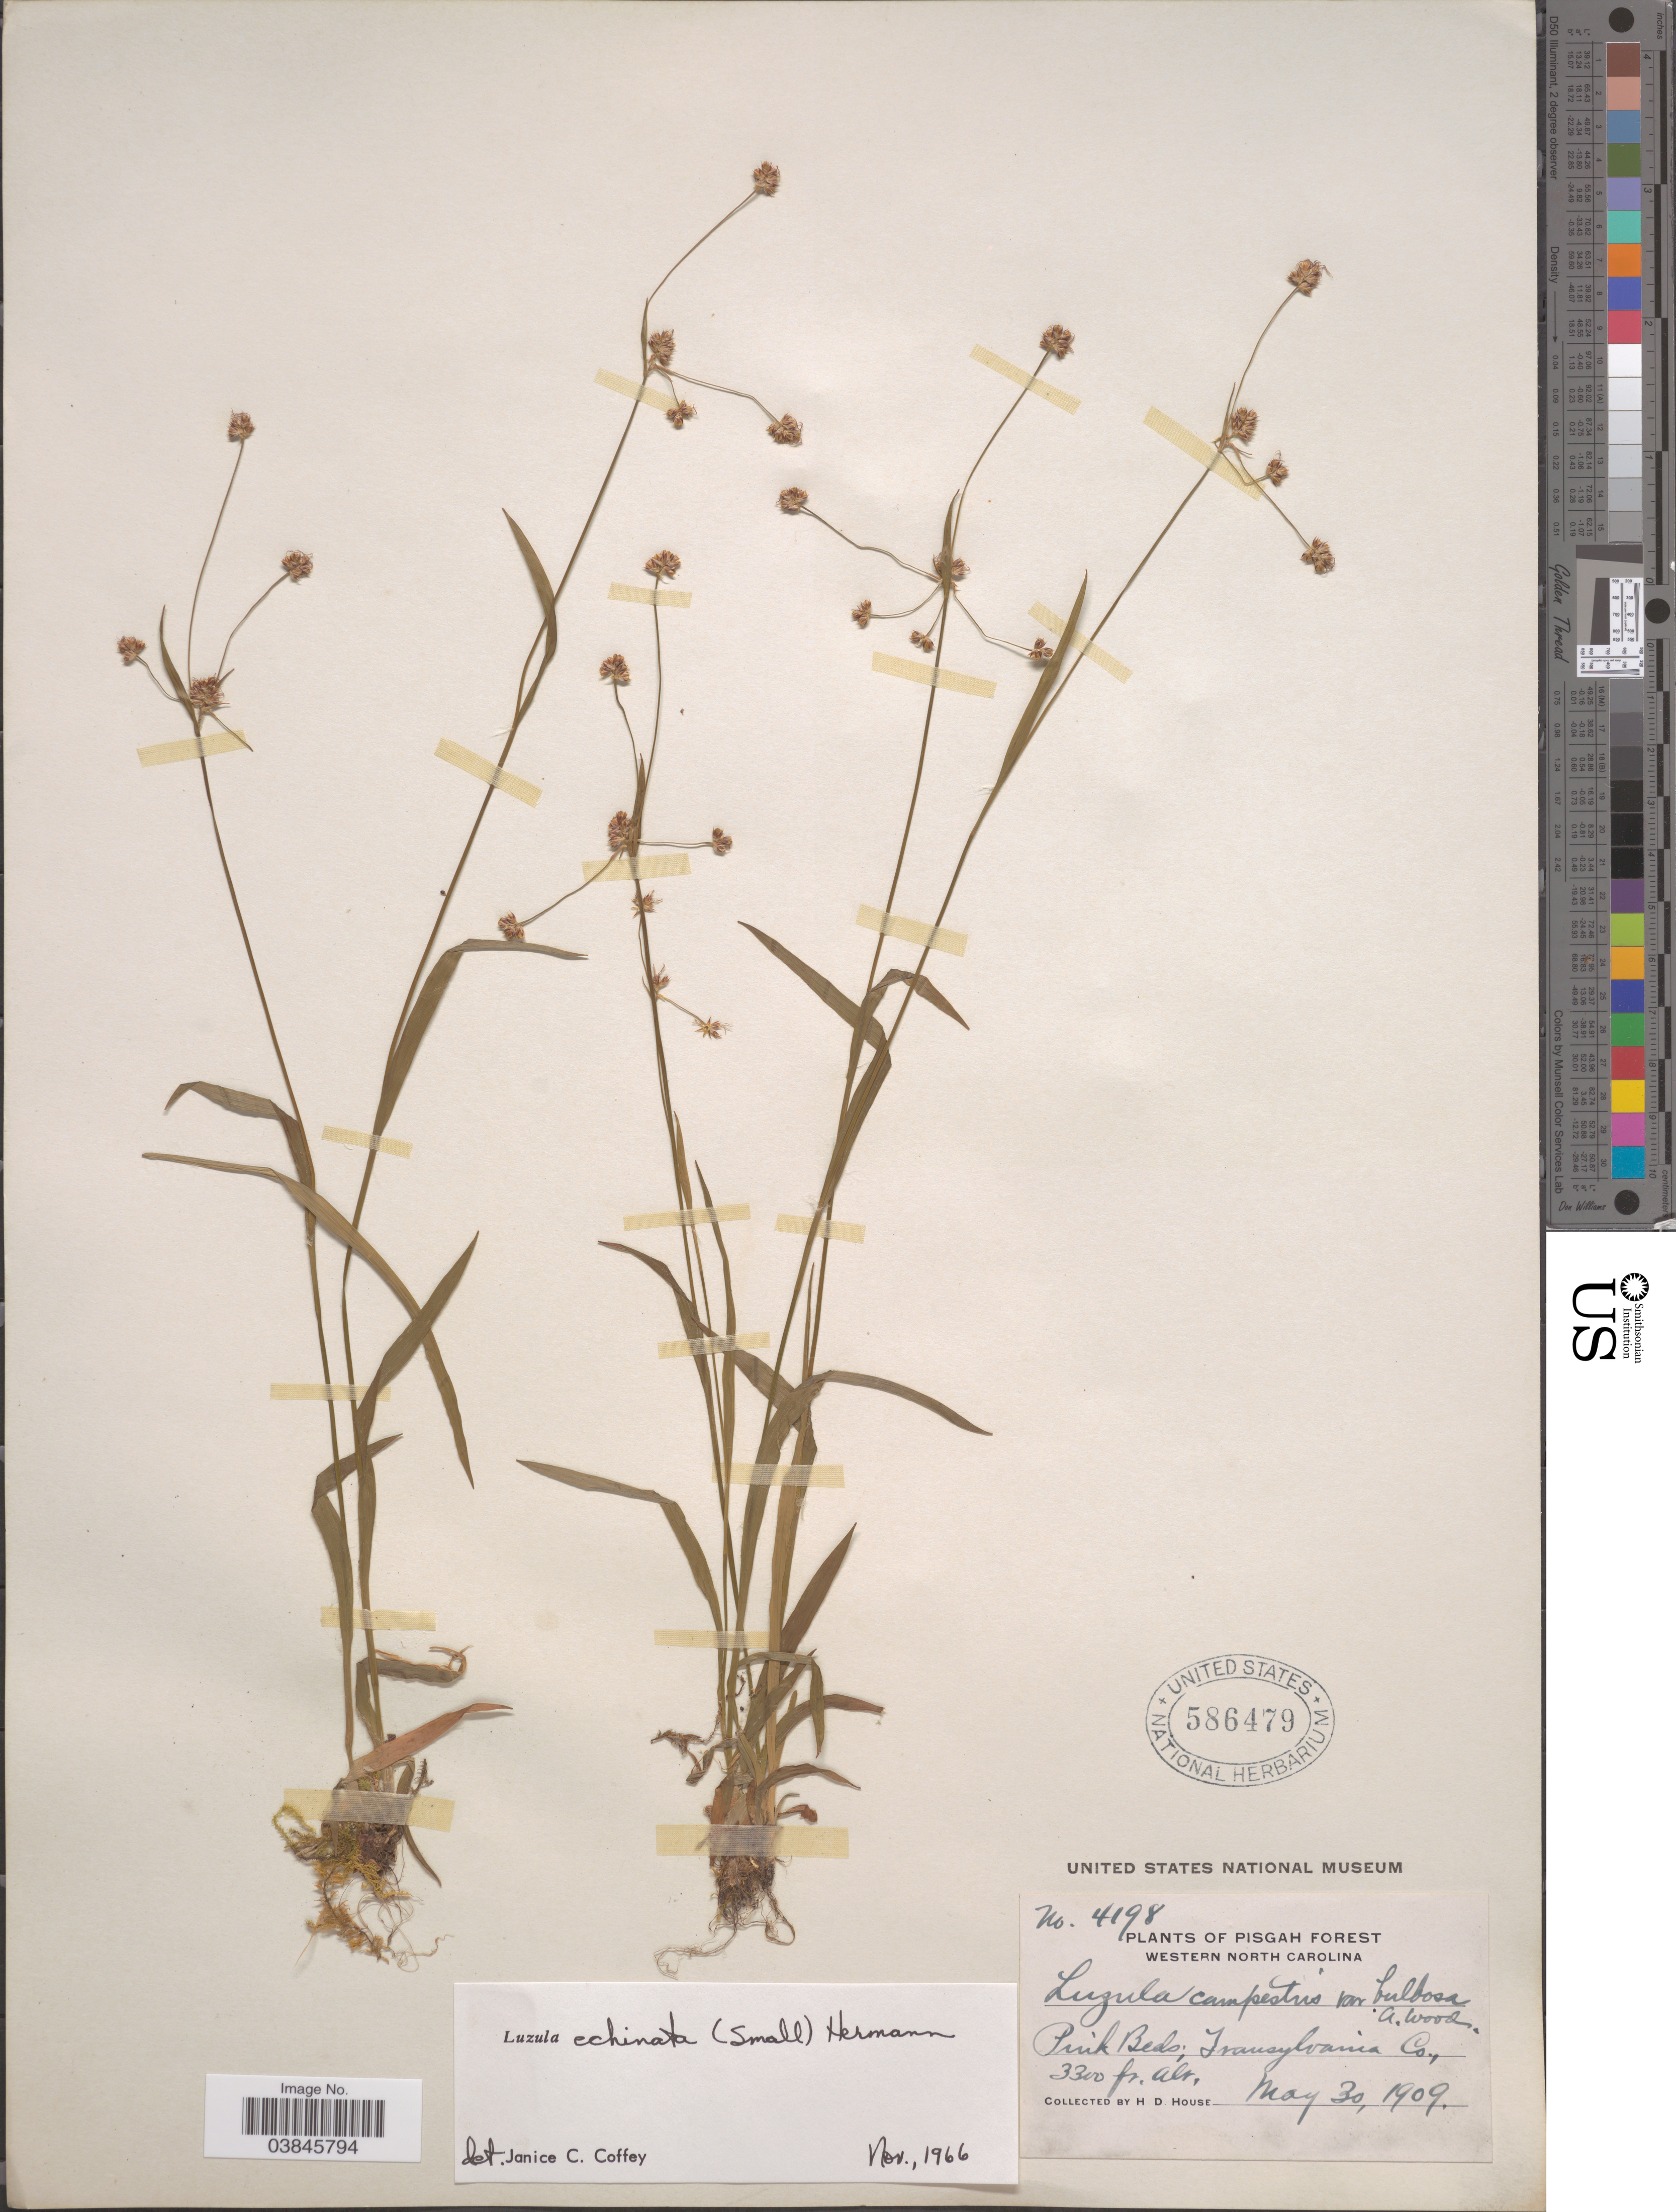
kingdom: Plantae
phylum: Tracheophyta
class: Liliopsida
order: Poales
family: Juncaceae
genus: Luzula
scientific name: Luzula echinata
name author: (Small) F.J. Herm.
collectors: H. D. House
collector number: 4198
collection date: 1909-05-30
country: United States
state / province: North Carolina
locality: Pisgah Forest. Western North Carolina. Pink Beds, Transylvania Co.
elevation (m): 1006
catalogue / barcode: US 586479